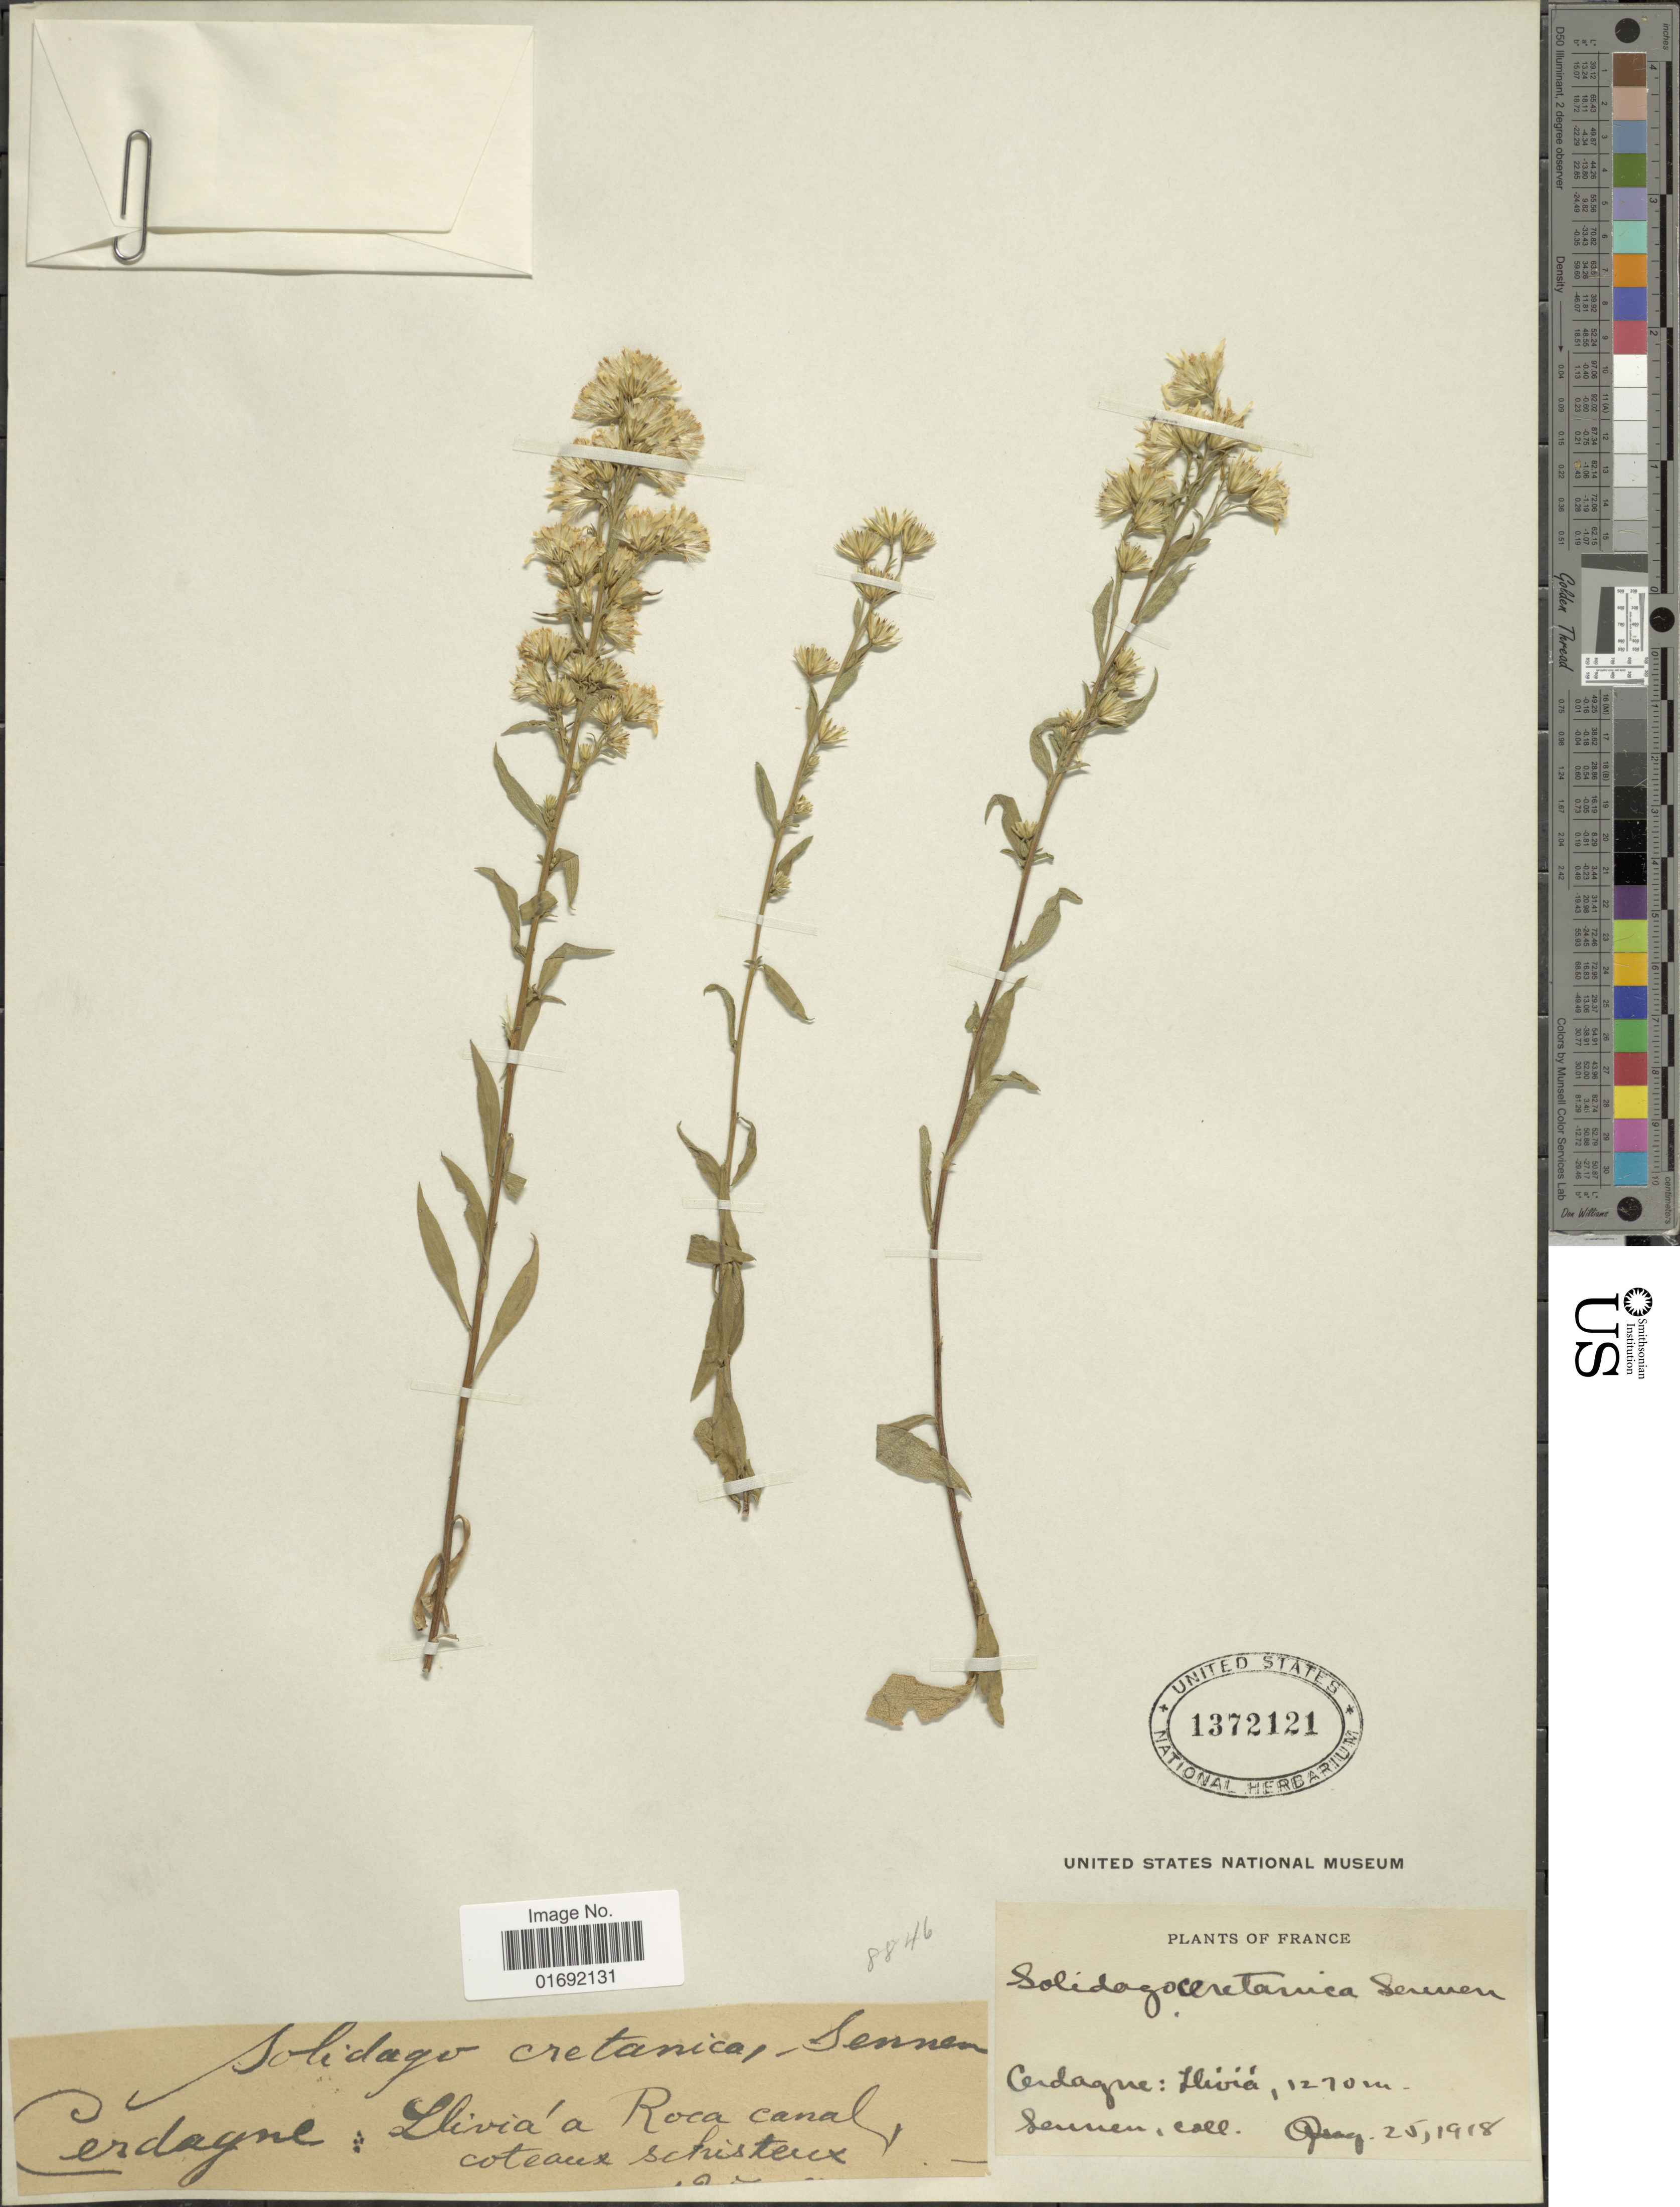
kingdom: Plantae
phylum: Tracheophyta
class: Magnoliopsida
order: Asterales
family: Asteraceae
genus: Solidago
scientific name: Solidago ceretanica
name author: Sennen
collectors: E. Sennen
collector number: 8846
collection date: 1918-07-25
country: Spain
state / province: Islas Baleares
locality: Cerdagne, Llivia'a Roca canal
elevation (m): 1270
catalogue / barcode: US 1372121